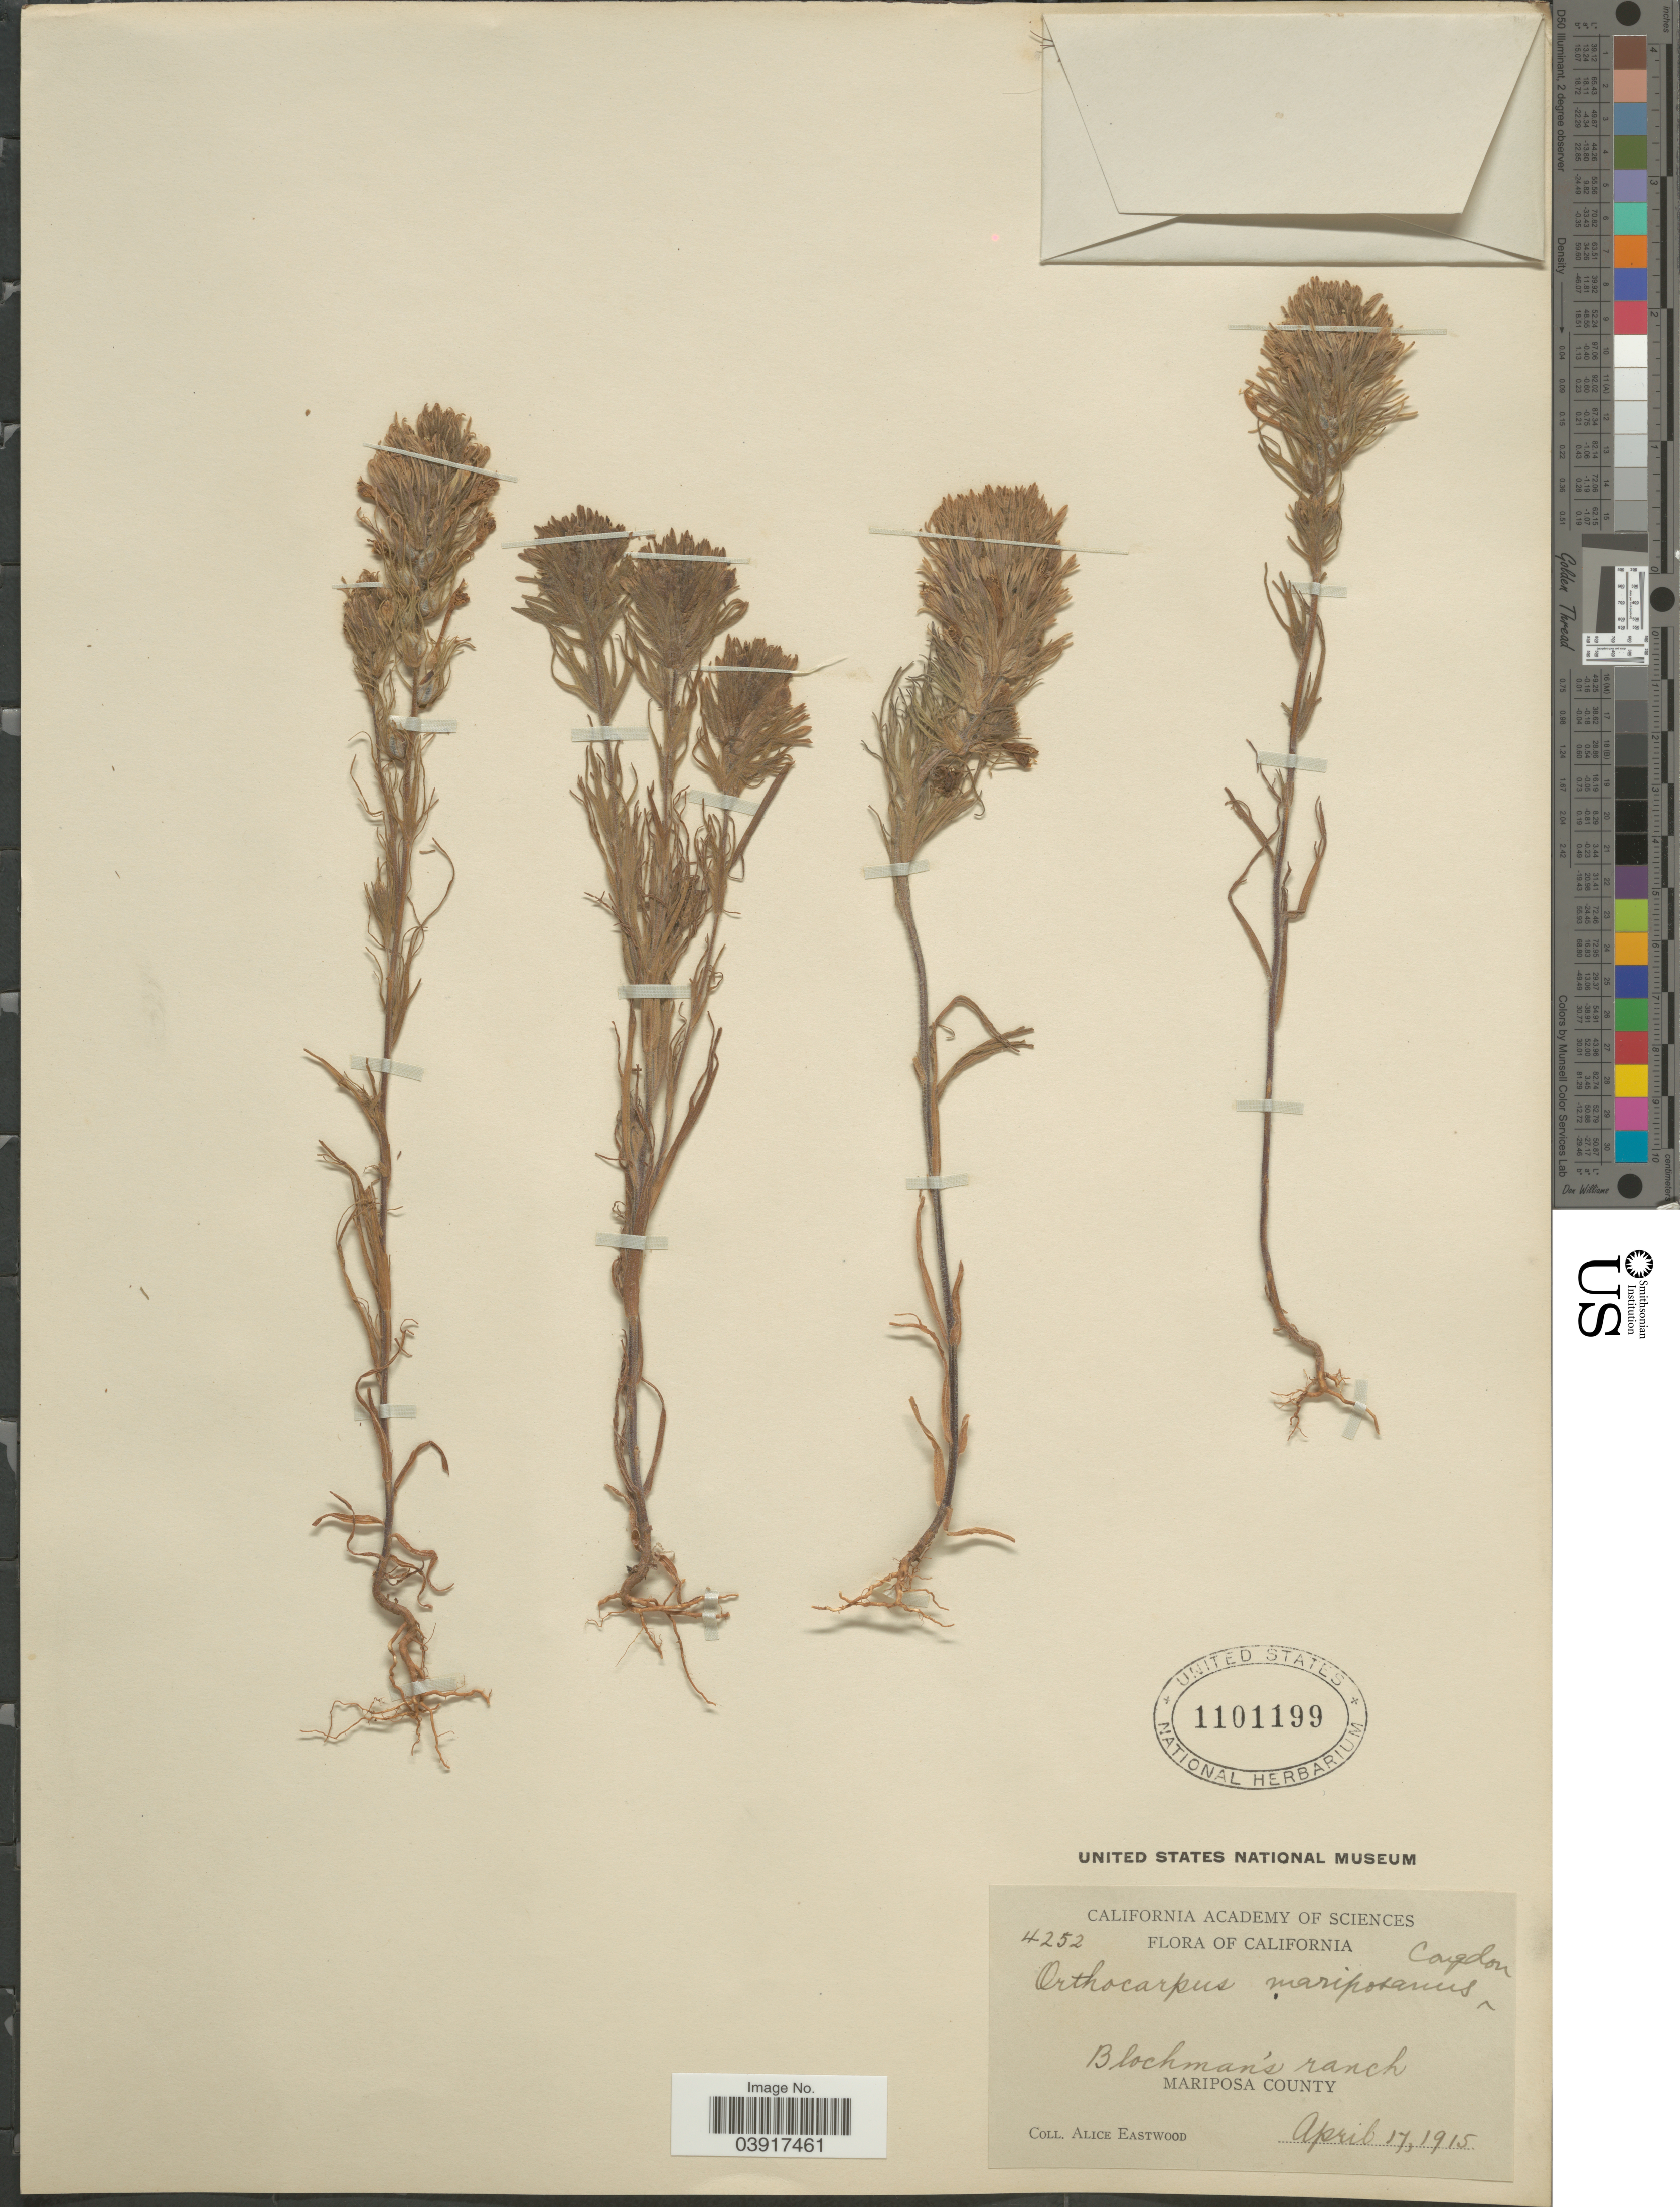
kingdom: Plantae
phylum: Tracheophyta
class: Magnoliopsida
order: Lamiales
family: Orobanchaceae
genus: Orthocarpus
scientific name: Orthocarpus linearilobus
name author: Benth.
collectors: A. Eastwood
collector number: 4252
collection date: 1915-04-17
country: United States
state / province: California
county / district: Mariposa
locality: Blochman's ranch, Mariposa County.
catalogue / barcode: US 1101199